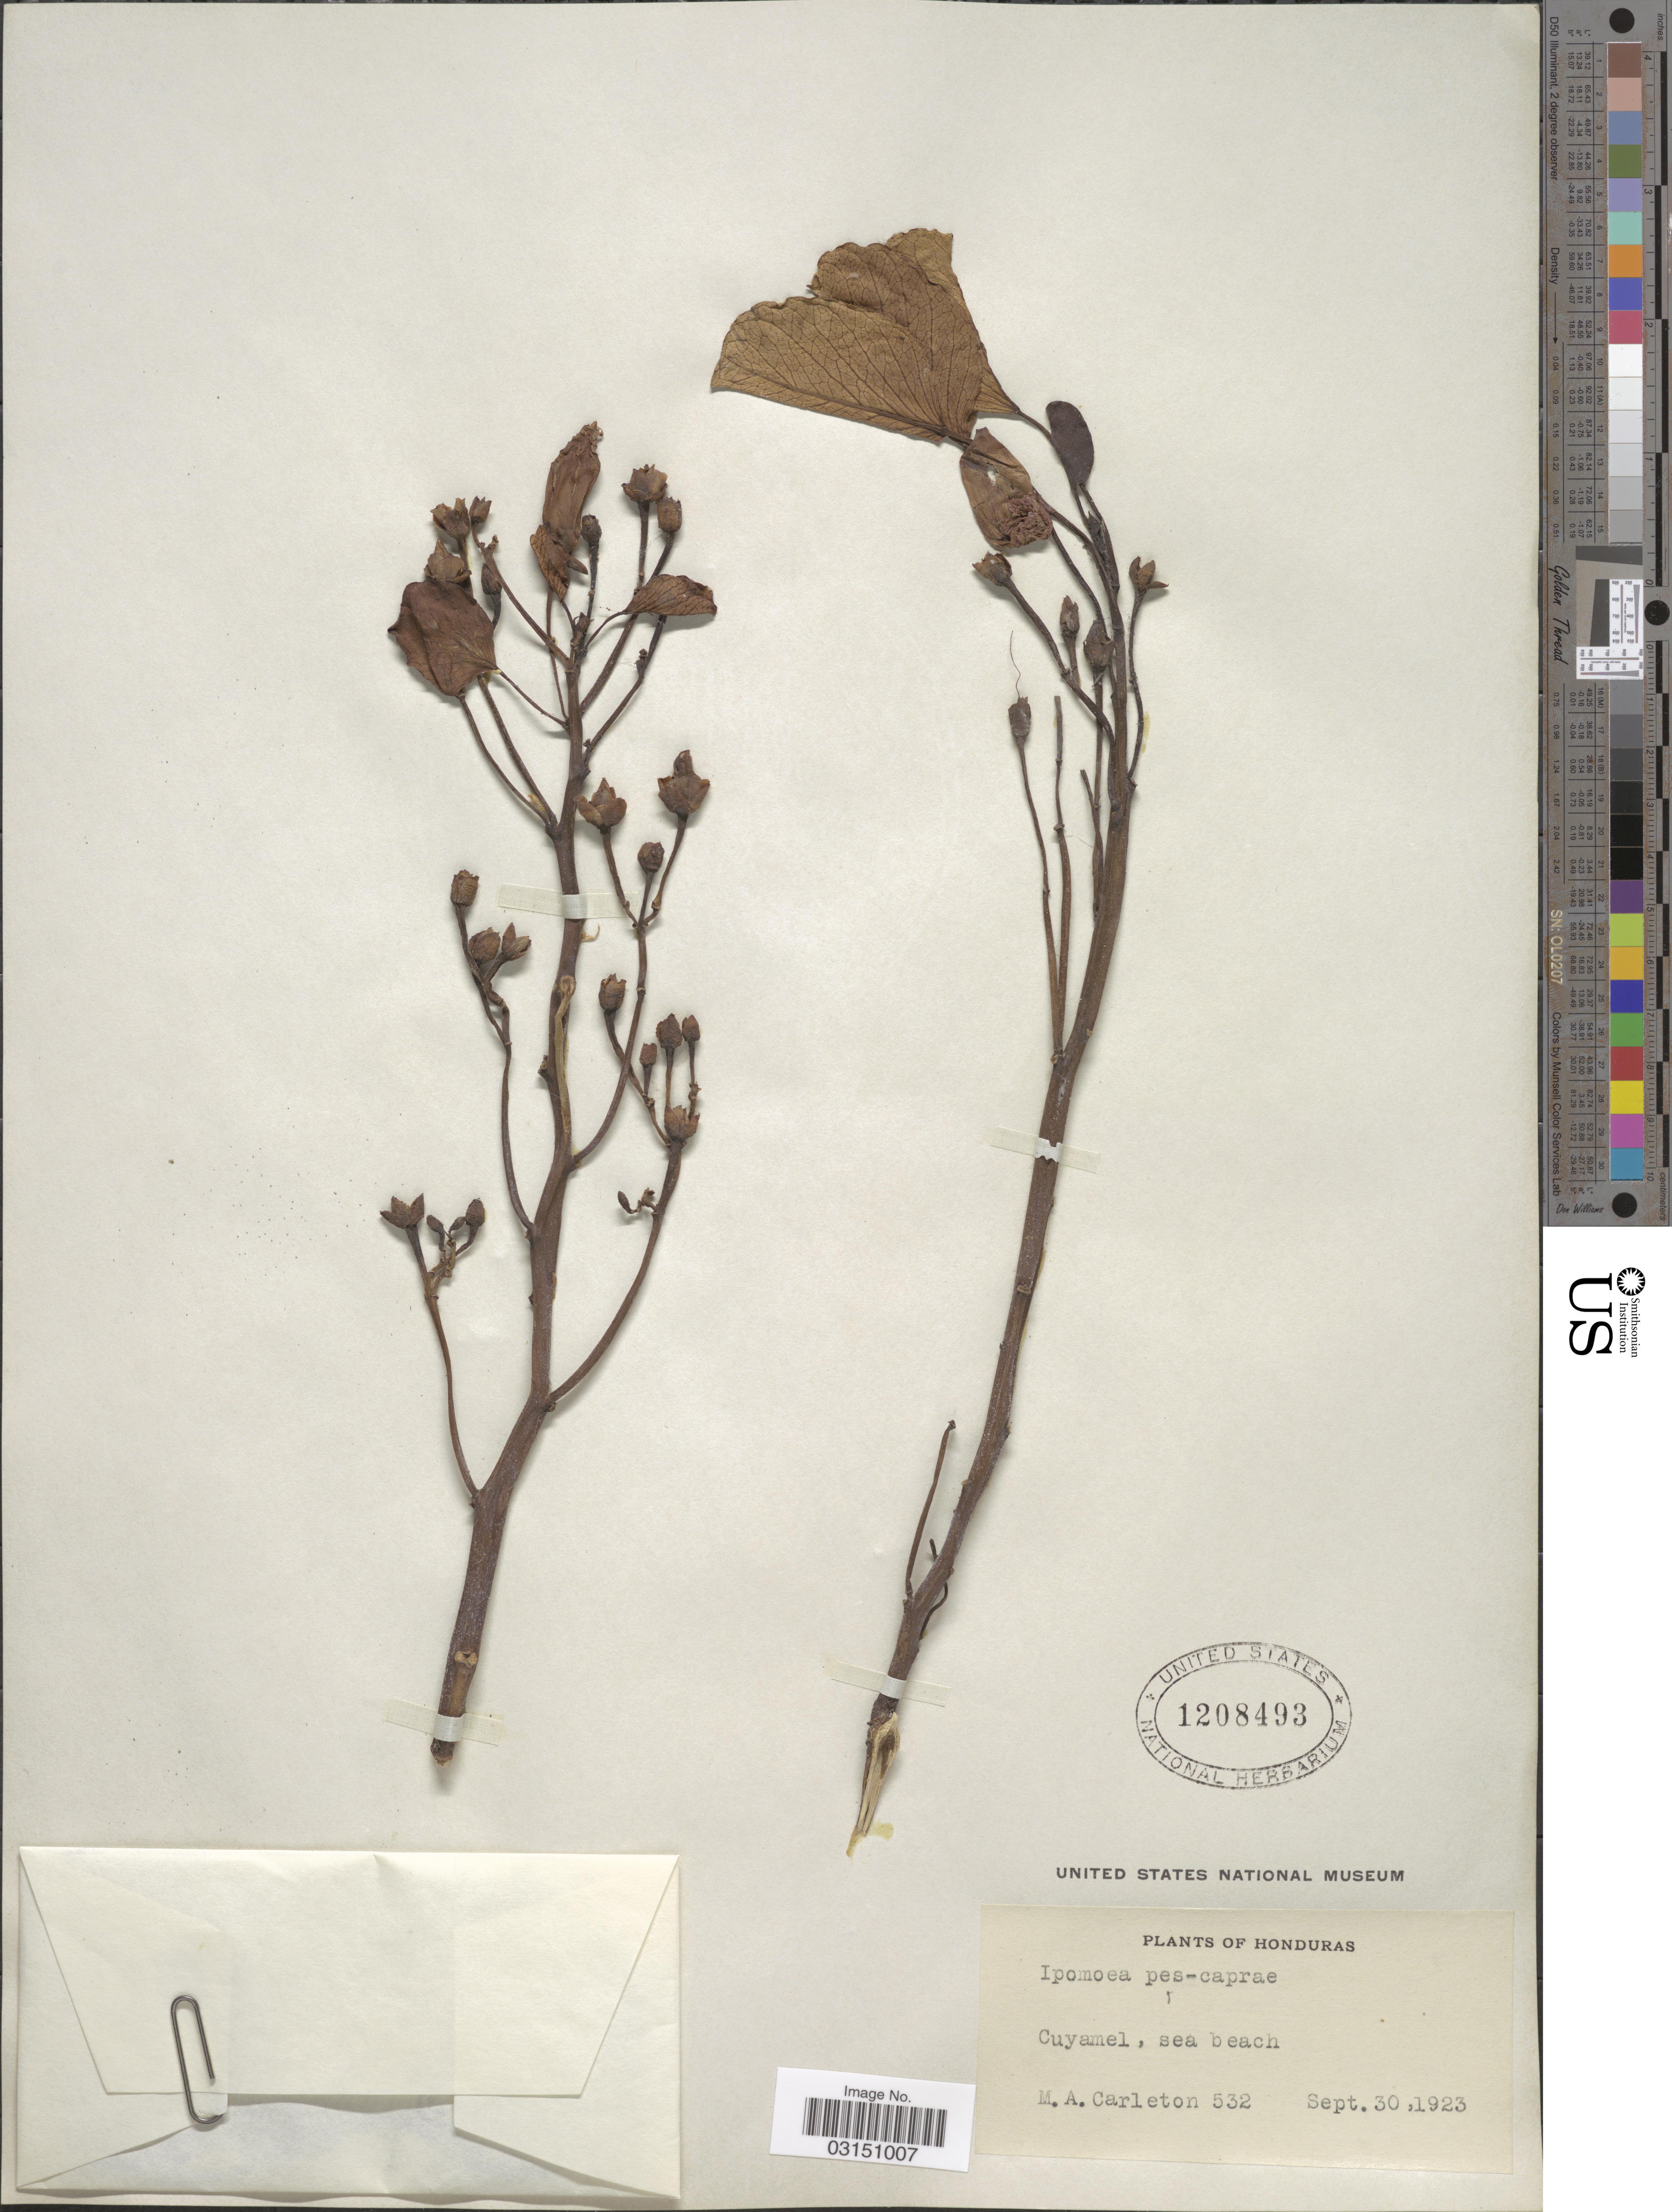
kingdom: Plantae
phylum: Tracheophyta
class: Magnoliopsida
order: Solanales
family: Convolvulaceae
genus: Ipomoea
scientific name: Ipomoea pes-caprae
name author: (L.) R. Br.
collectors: M. A. Carleton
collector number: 532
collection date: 1923-09-30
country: Honduras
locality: Cuyamel, sea beach.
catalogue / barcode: US 1208493